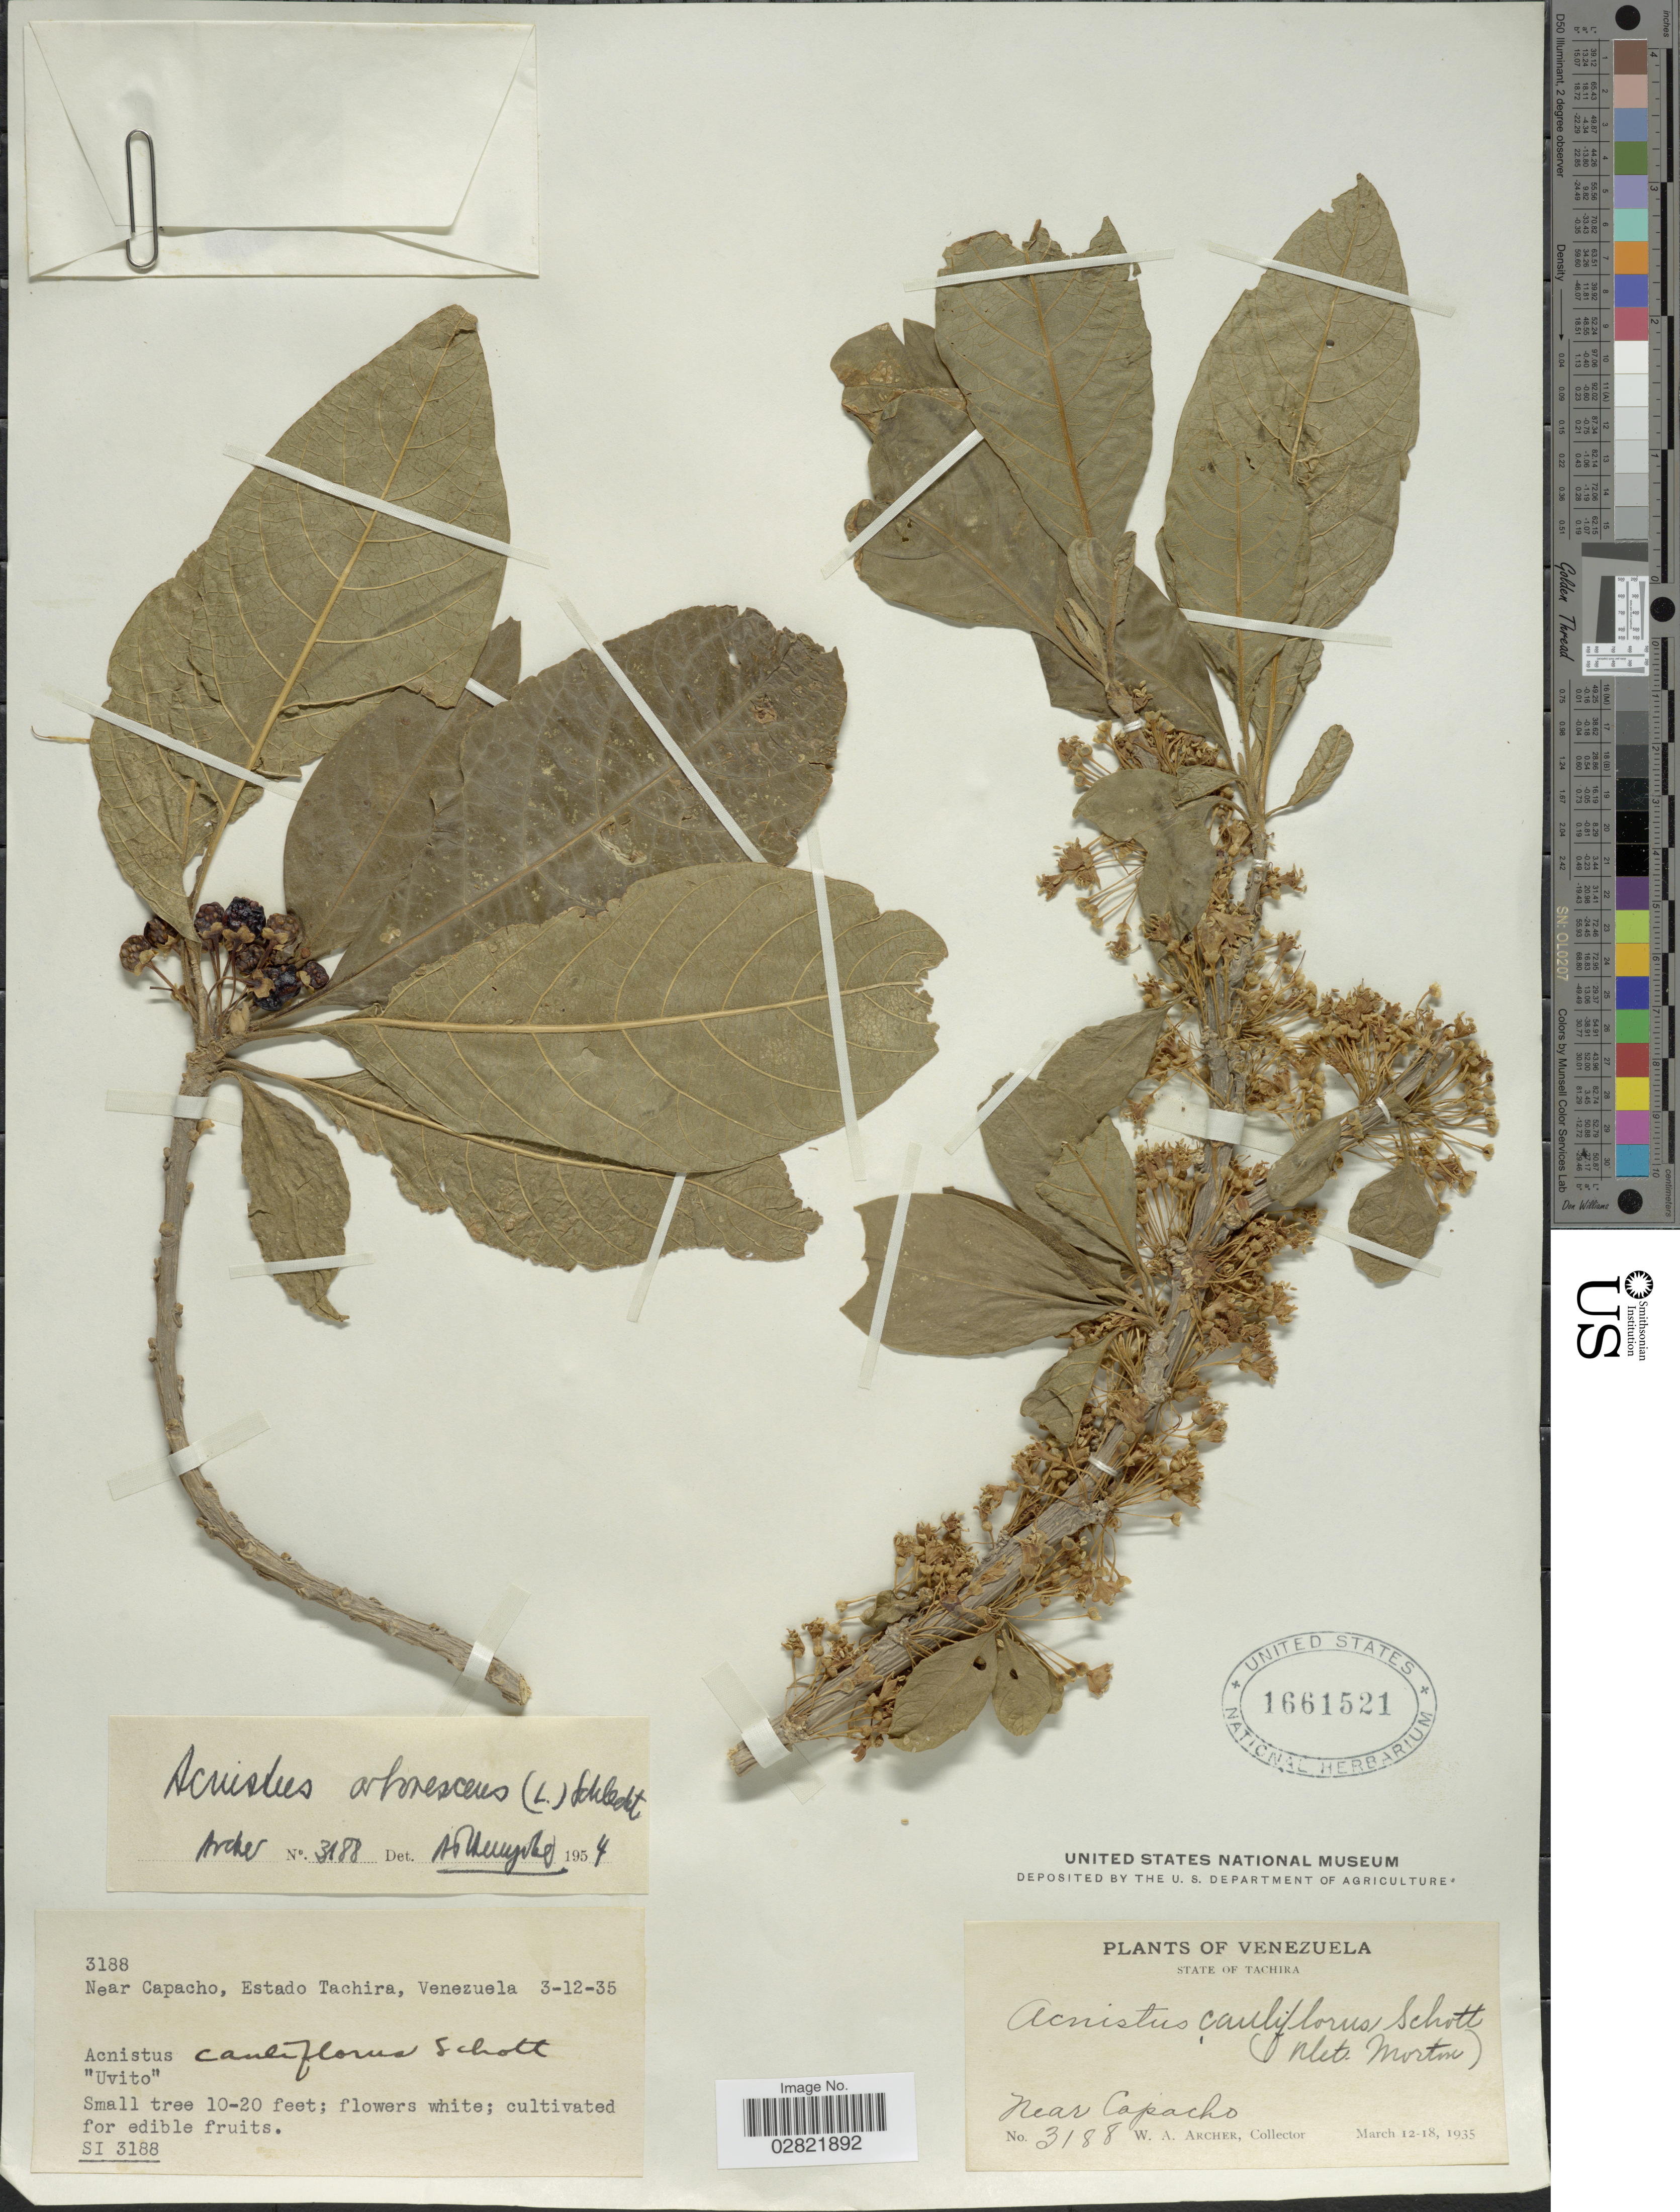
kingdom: Plantae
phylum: Tracheophyta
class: Magnoliopsida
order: Solanales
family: Solanaceae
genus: Acnistus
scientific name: Acnistus arborescens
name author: (L.) Schltdl.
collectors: W. A. Archer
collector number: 3188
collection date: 1935-03-12/1935-03-18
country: Venezuela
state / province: Tachira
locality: Neare Capacho, Estado Tachira.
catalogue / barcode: US 1661521